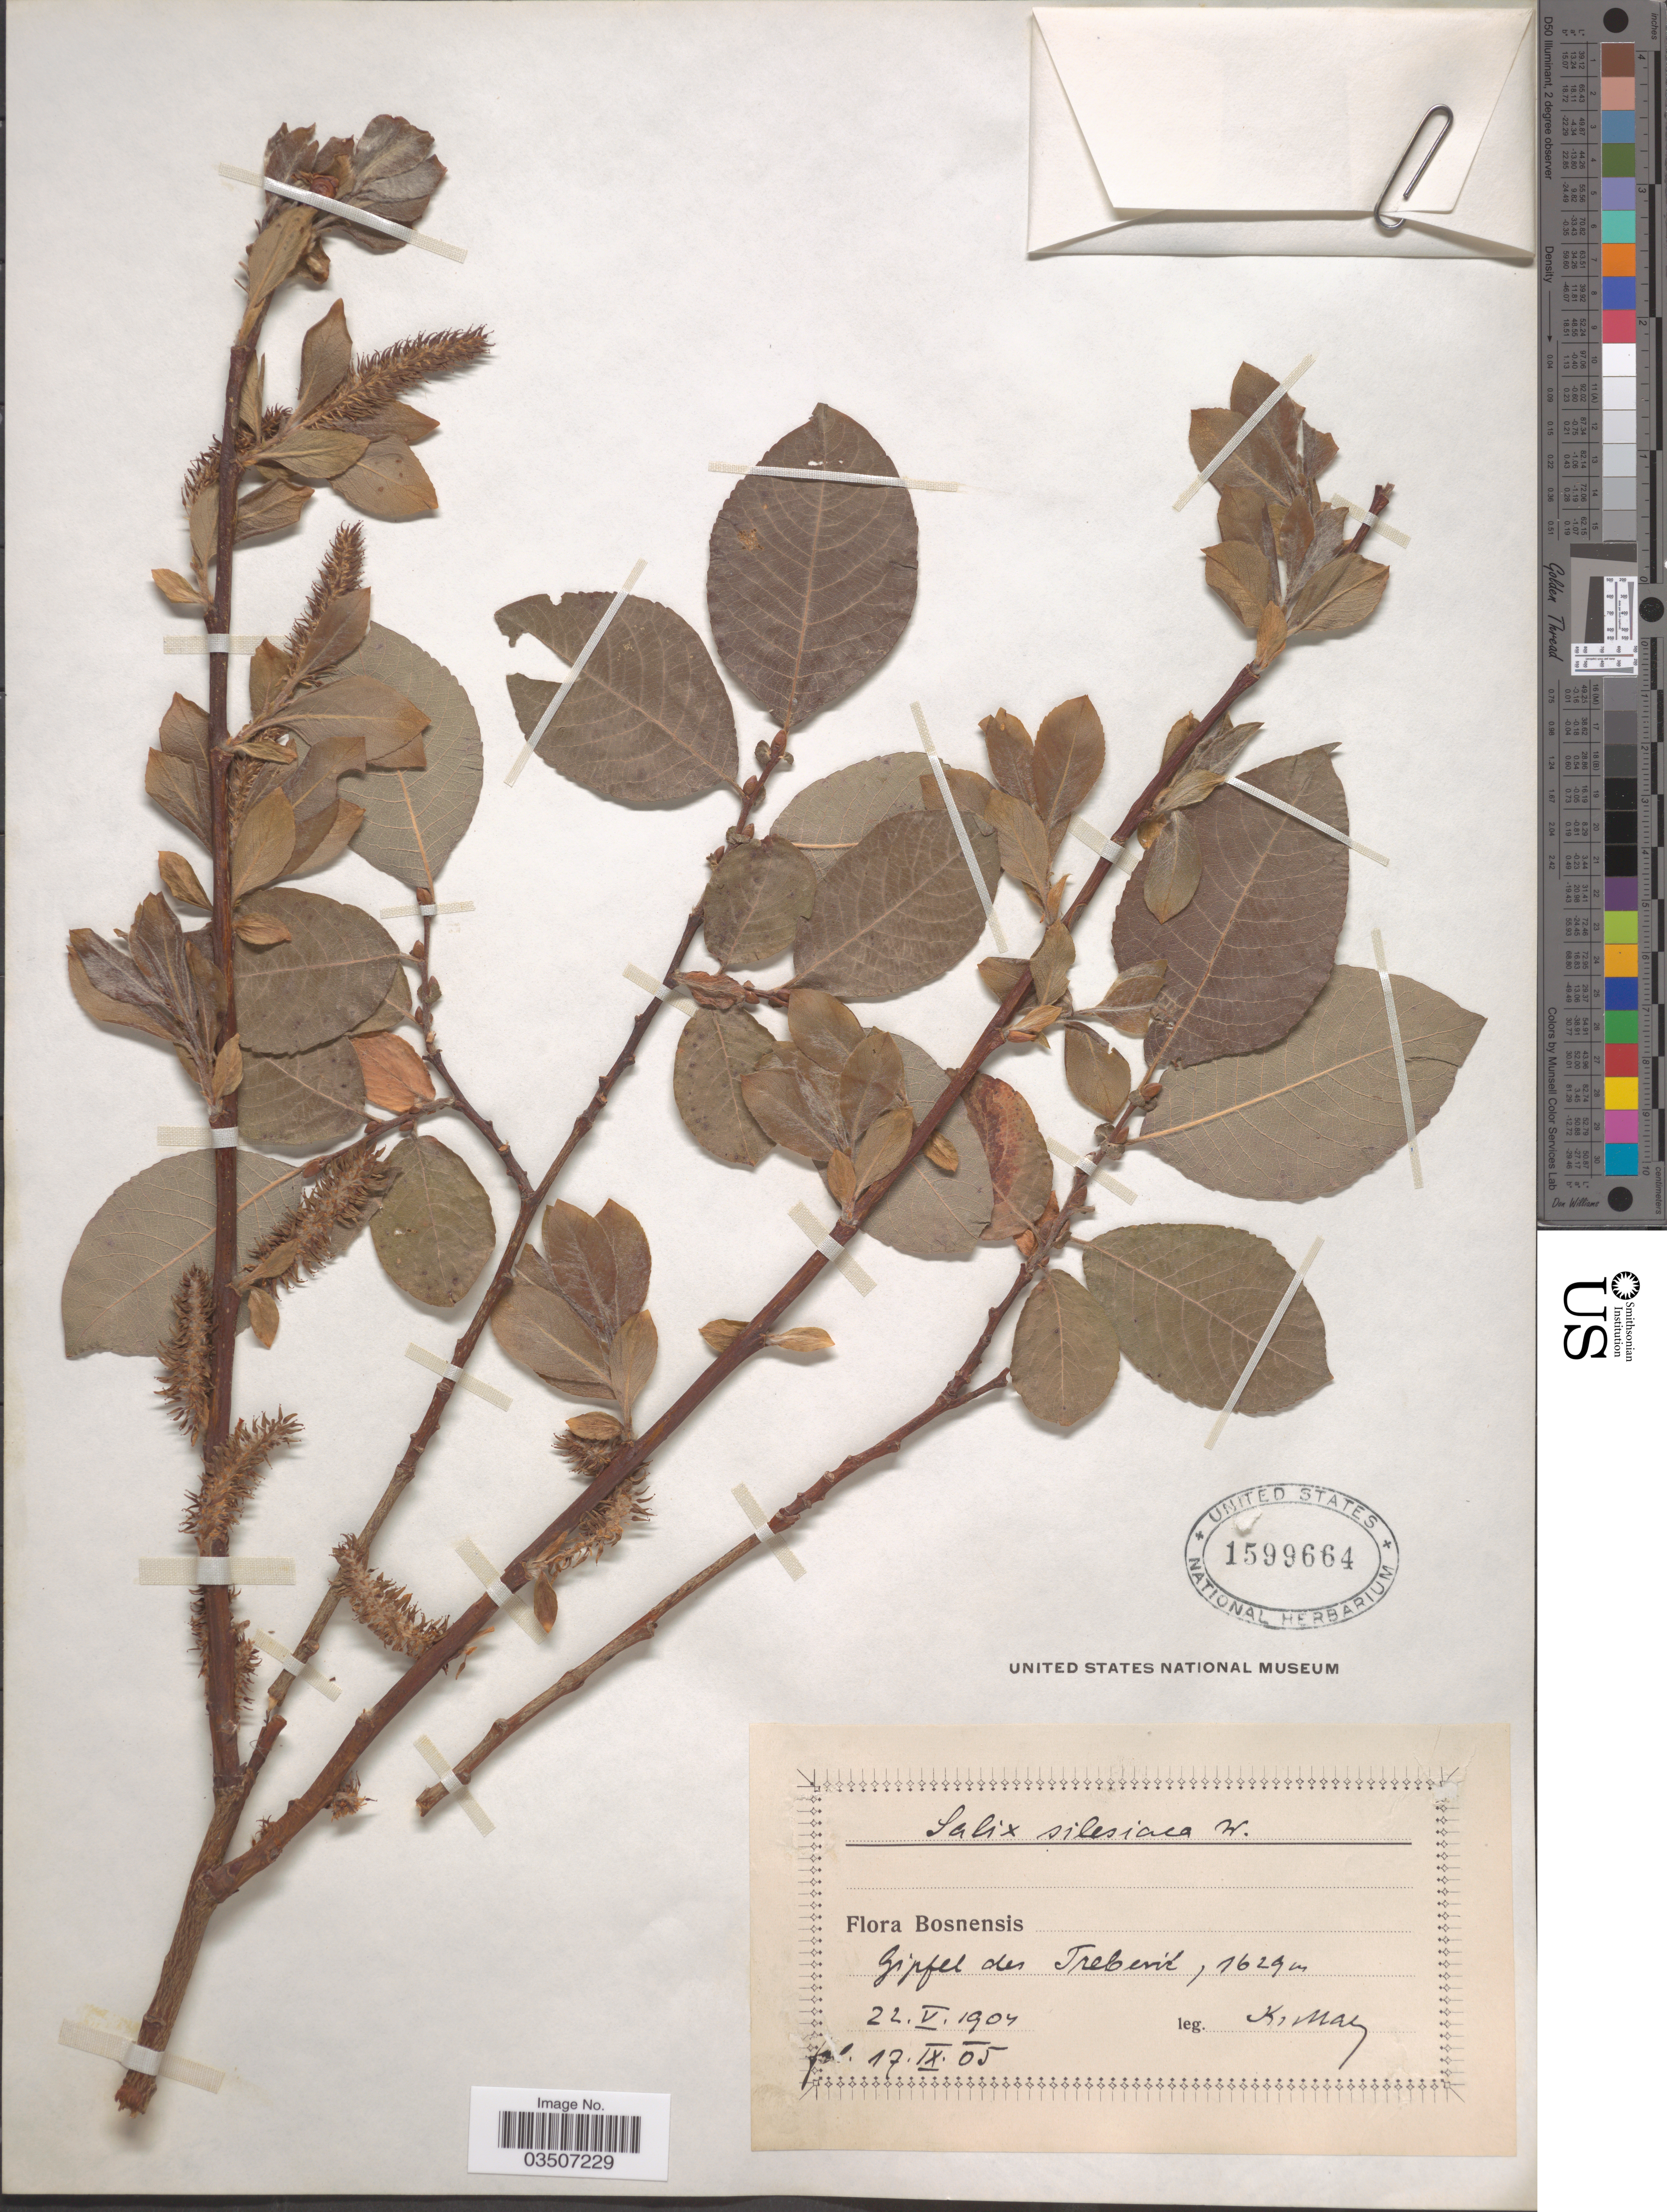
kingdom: Plantae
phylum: Tracheophyta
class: Magnoliopsida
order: Malpighiales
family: Salicaceae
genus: Salix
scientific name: Salix silesiaca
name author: Willd.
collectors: K. Maly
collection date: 1904-05-22/1905-09-17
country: Bosnia and Herzegovina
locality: Bosnensis, Gipfel des Trebevic.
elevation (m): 1629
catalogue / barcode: US 1599664